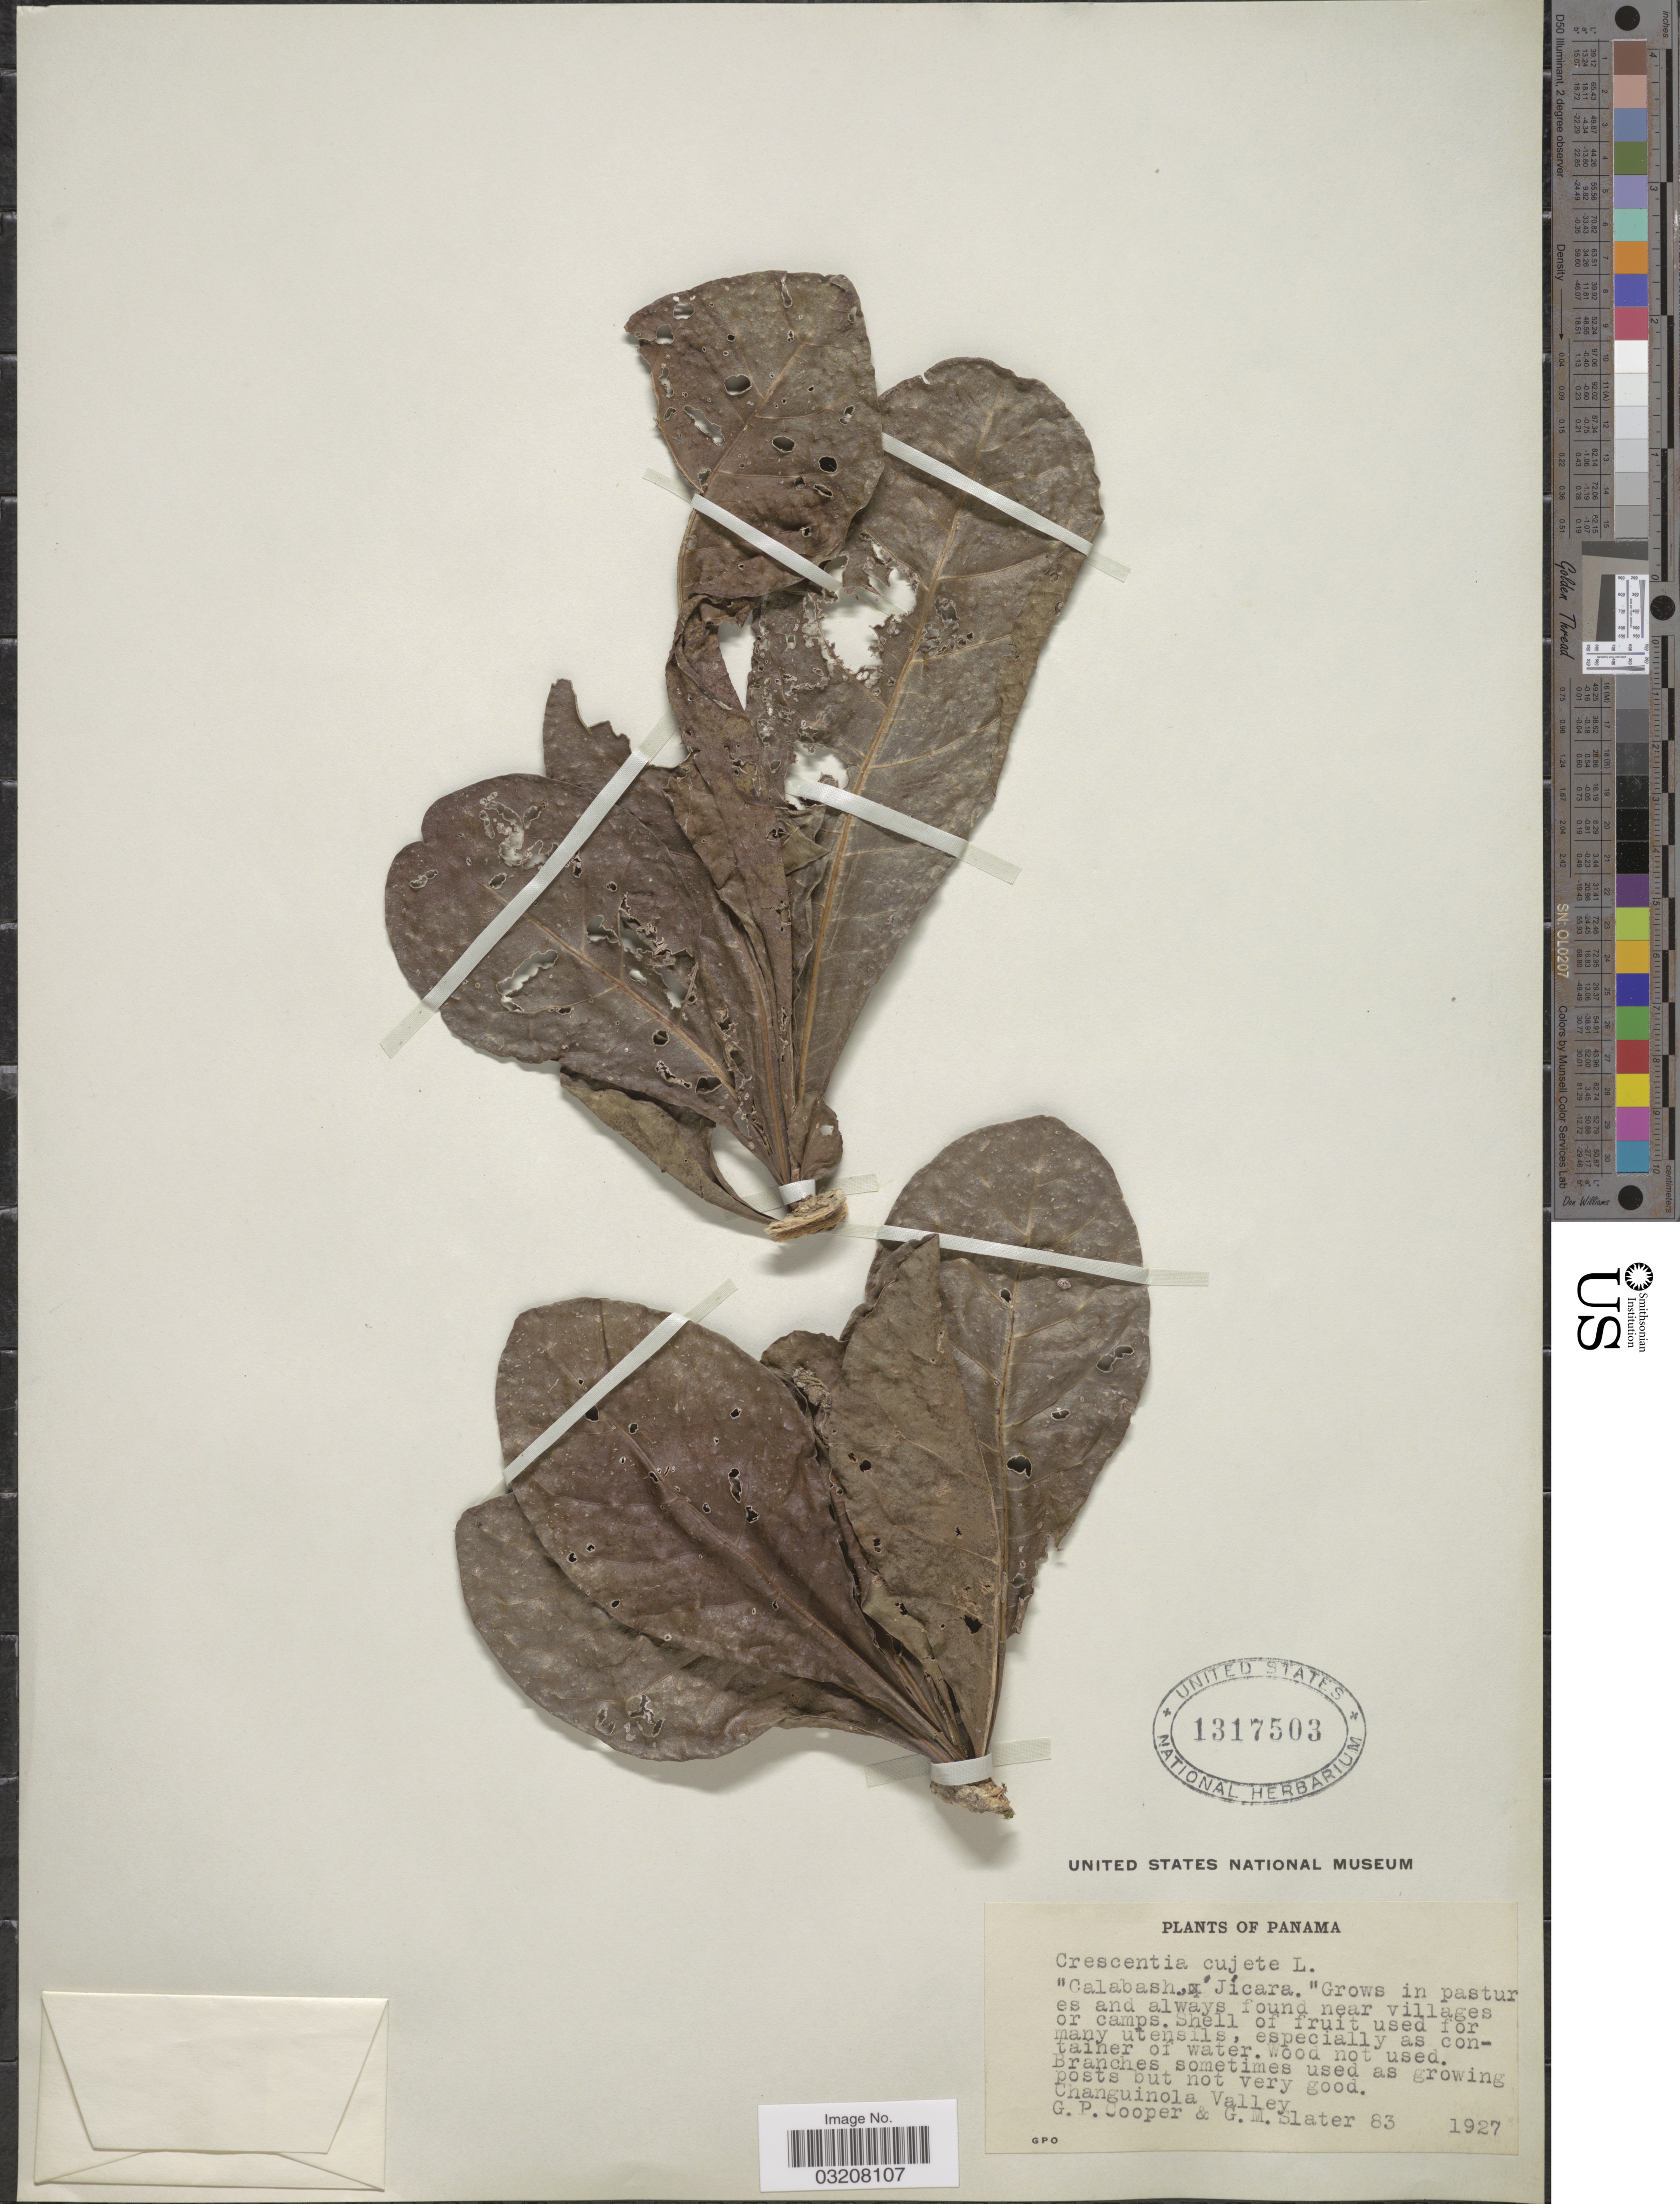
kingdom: Plantae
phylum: Tracheophyta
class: Magnoliopsida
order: Lamiales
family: Bignoniaceae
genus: Crescentia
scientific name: Crescentia cujete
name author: L.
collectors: G. Cooper & G. Slater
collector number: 83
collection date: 1927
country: Panama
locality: Changuinola Valley.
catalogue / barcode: US 1317503